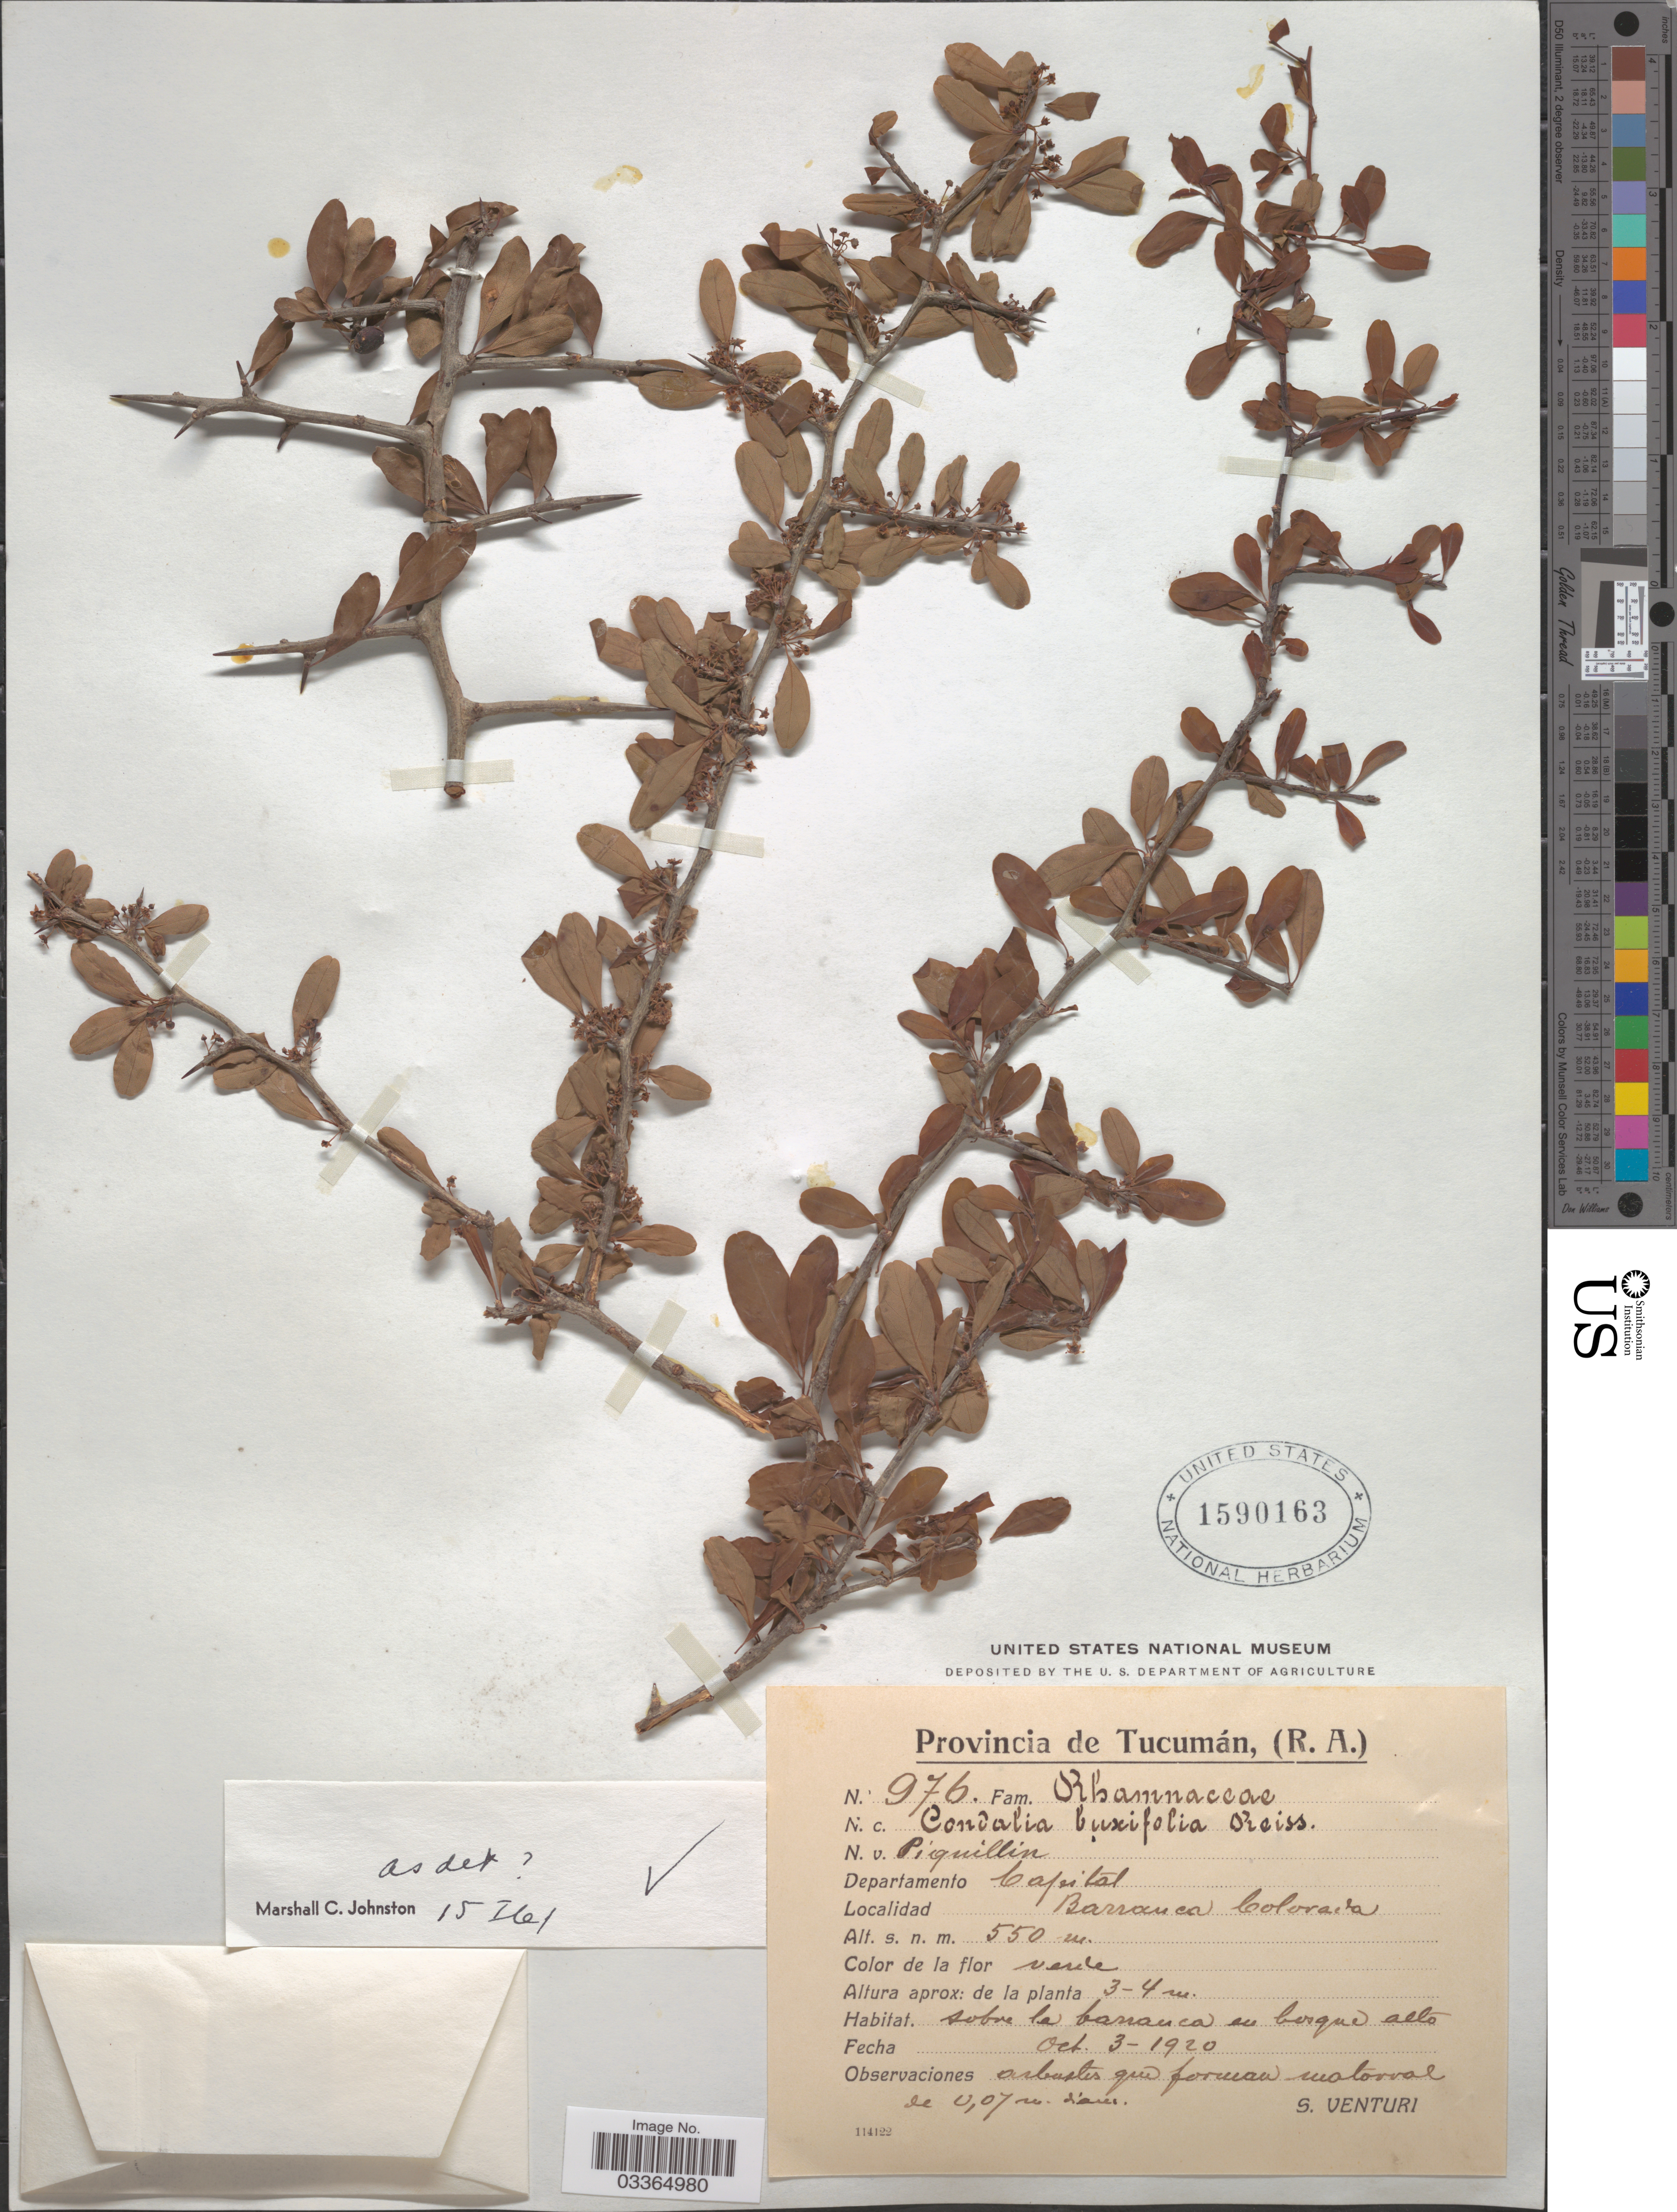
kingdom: Plantae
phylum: Tracheophyta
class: Magnoliopsida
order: Rosales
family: Rhamnaceae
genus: Condalia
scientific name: Condalia buxifolia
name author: Reissek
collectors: S. Venturi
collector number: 976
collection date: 1920-10-03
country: Argentina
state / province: Tucuman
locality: Departamento Capital, Barranca Colorada.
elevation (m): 550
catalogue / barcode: US 1590163